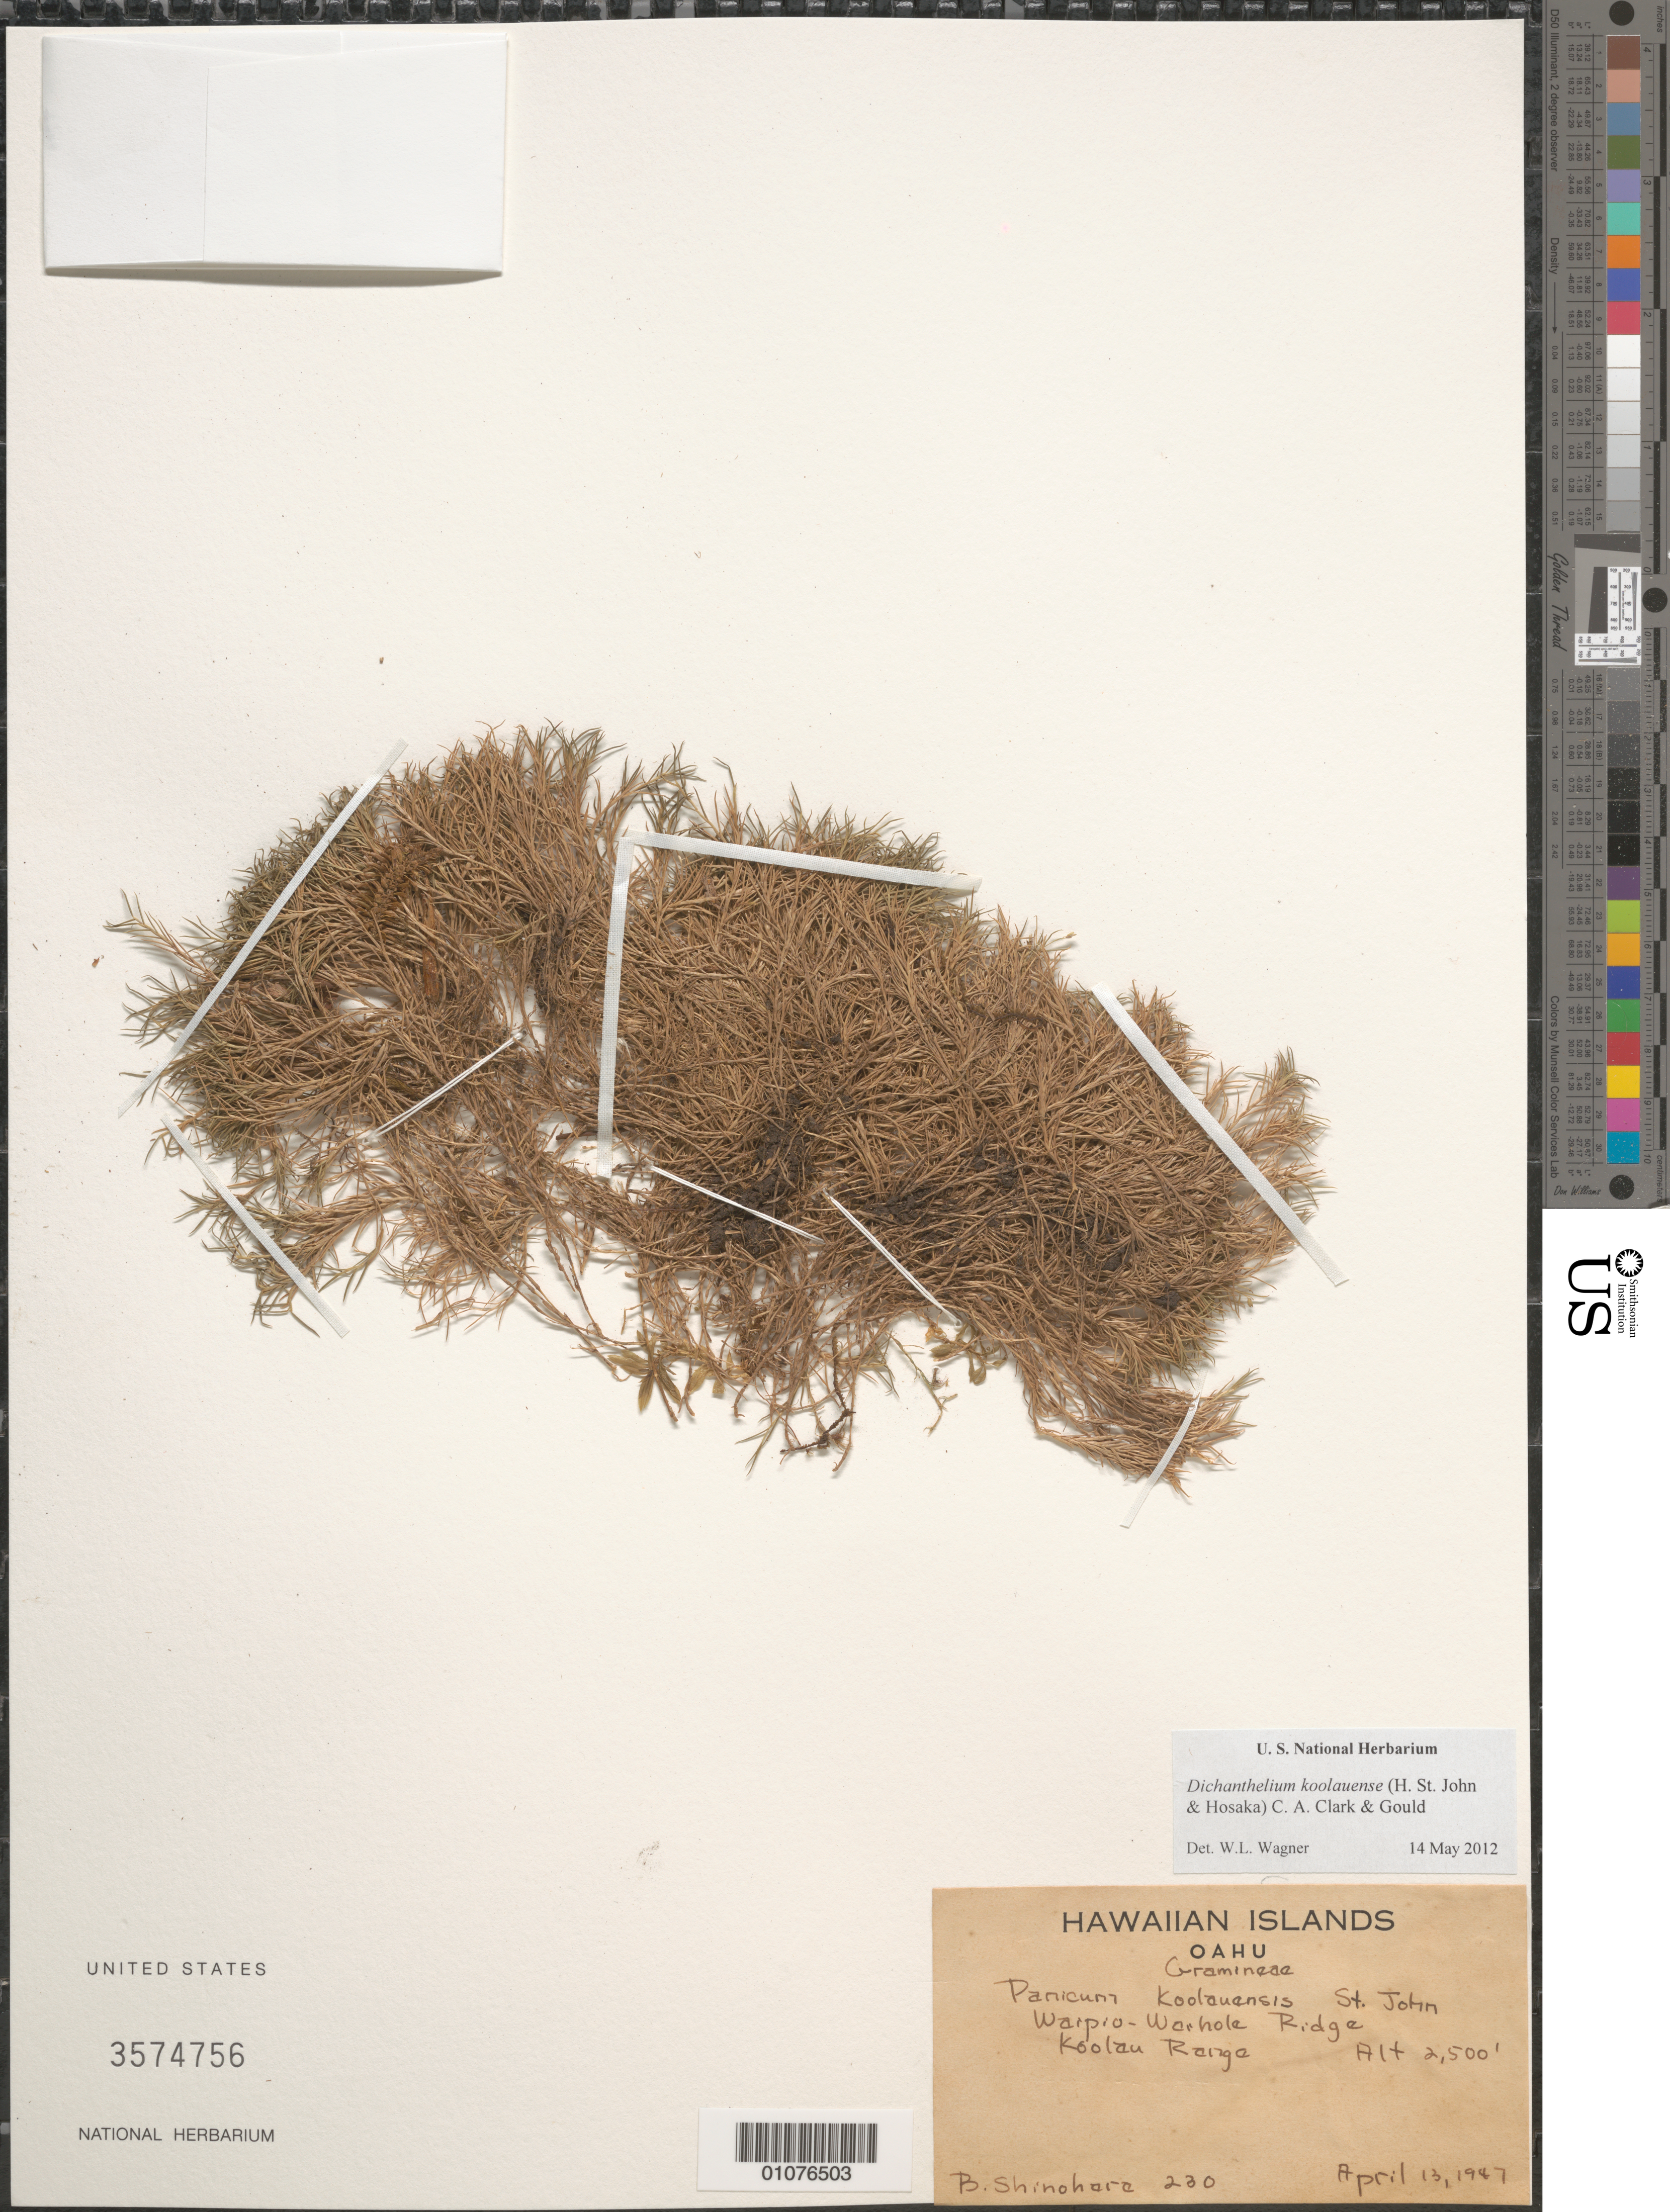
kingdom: Plantae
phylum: Tracheophyta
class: Liliopsida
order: Poales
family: Poaceae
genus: Dichanthelium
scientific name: Dichanthelium koolauense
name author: (H. St. John & Hosaka) C.A. Clark & Gould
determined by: Wagner, W. L., (BOT), Smithsonian Institution - National Museum of Natural History (UNITED STATES)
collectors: B. Shinohara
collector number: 230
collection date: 1947-04-13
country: United States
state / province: Hawaii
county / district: Honolulu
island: Oahu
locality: Waipio-Waihole Ridge, Koolau Range.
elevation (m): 762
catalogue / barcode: US 3574756